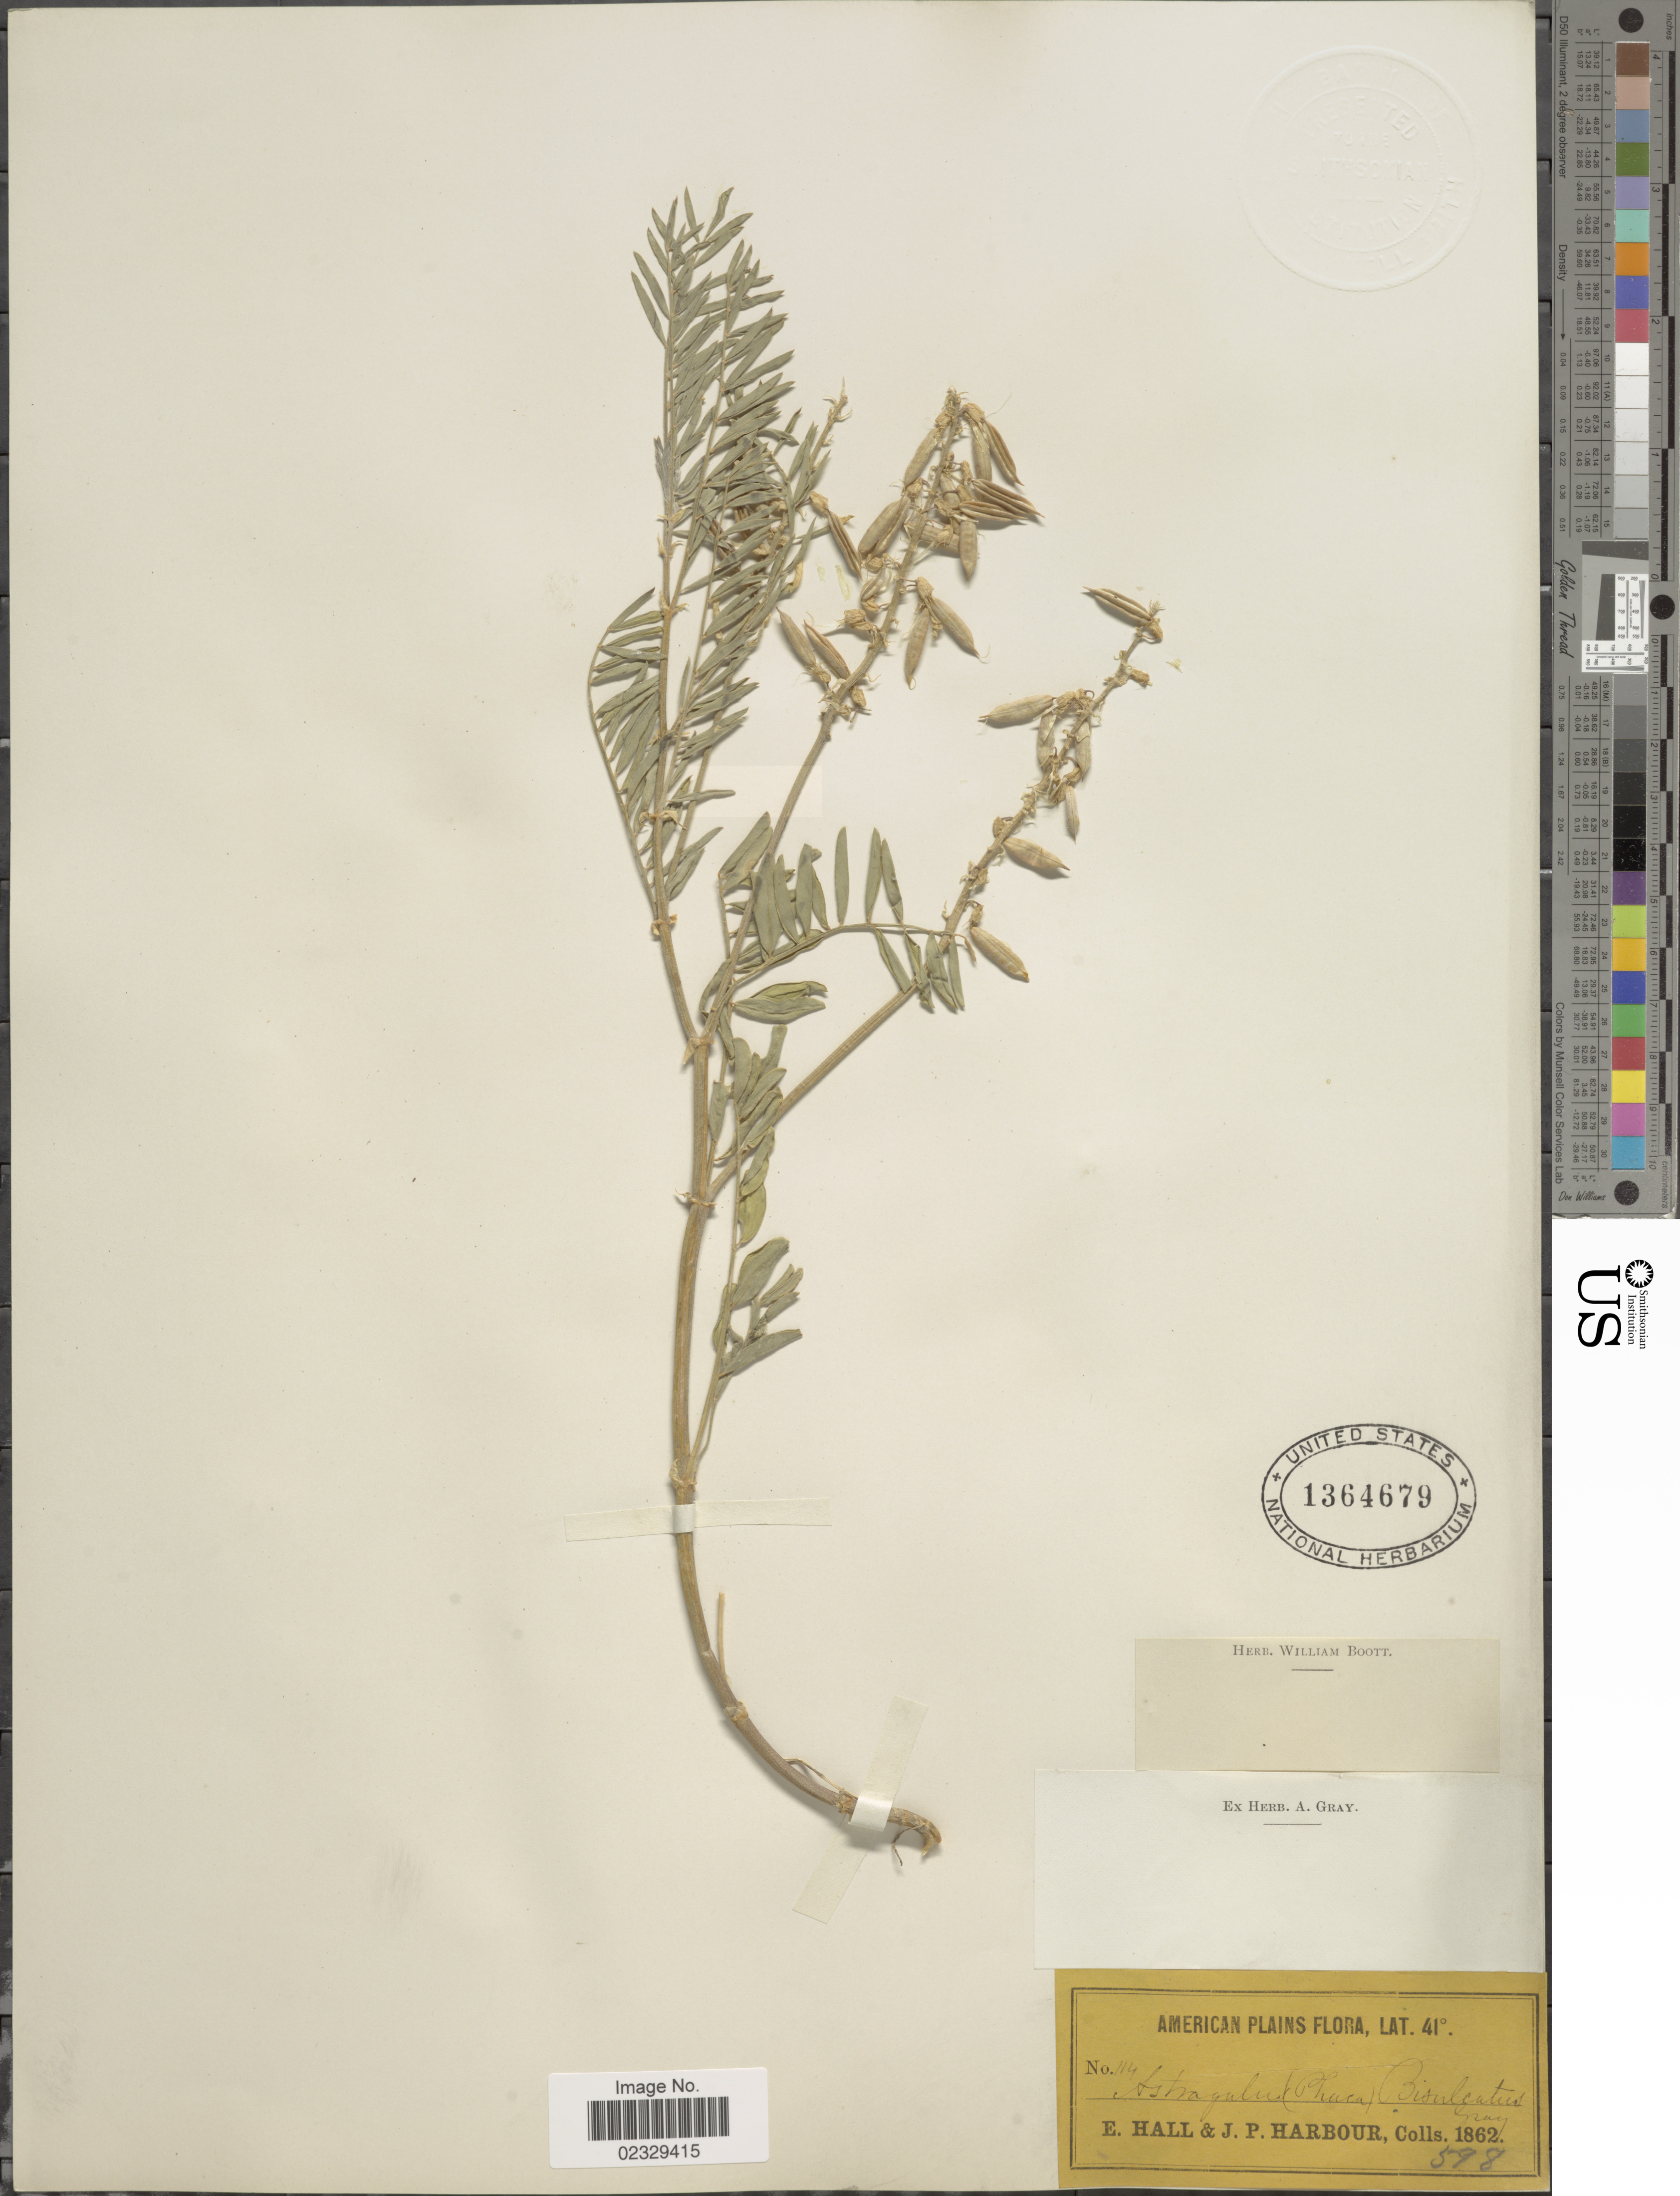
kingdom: Plantae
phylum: Tracheophyta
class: Magnoliopsida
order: Fabales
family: Fabaceae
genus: Astragalus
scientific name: Astragalus bisulcatus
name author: (Hook.) A. Gray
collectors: E. Hall & J. Harbour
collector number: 114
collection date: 1862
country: United States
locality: American Plains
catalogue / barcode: US 1364679